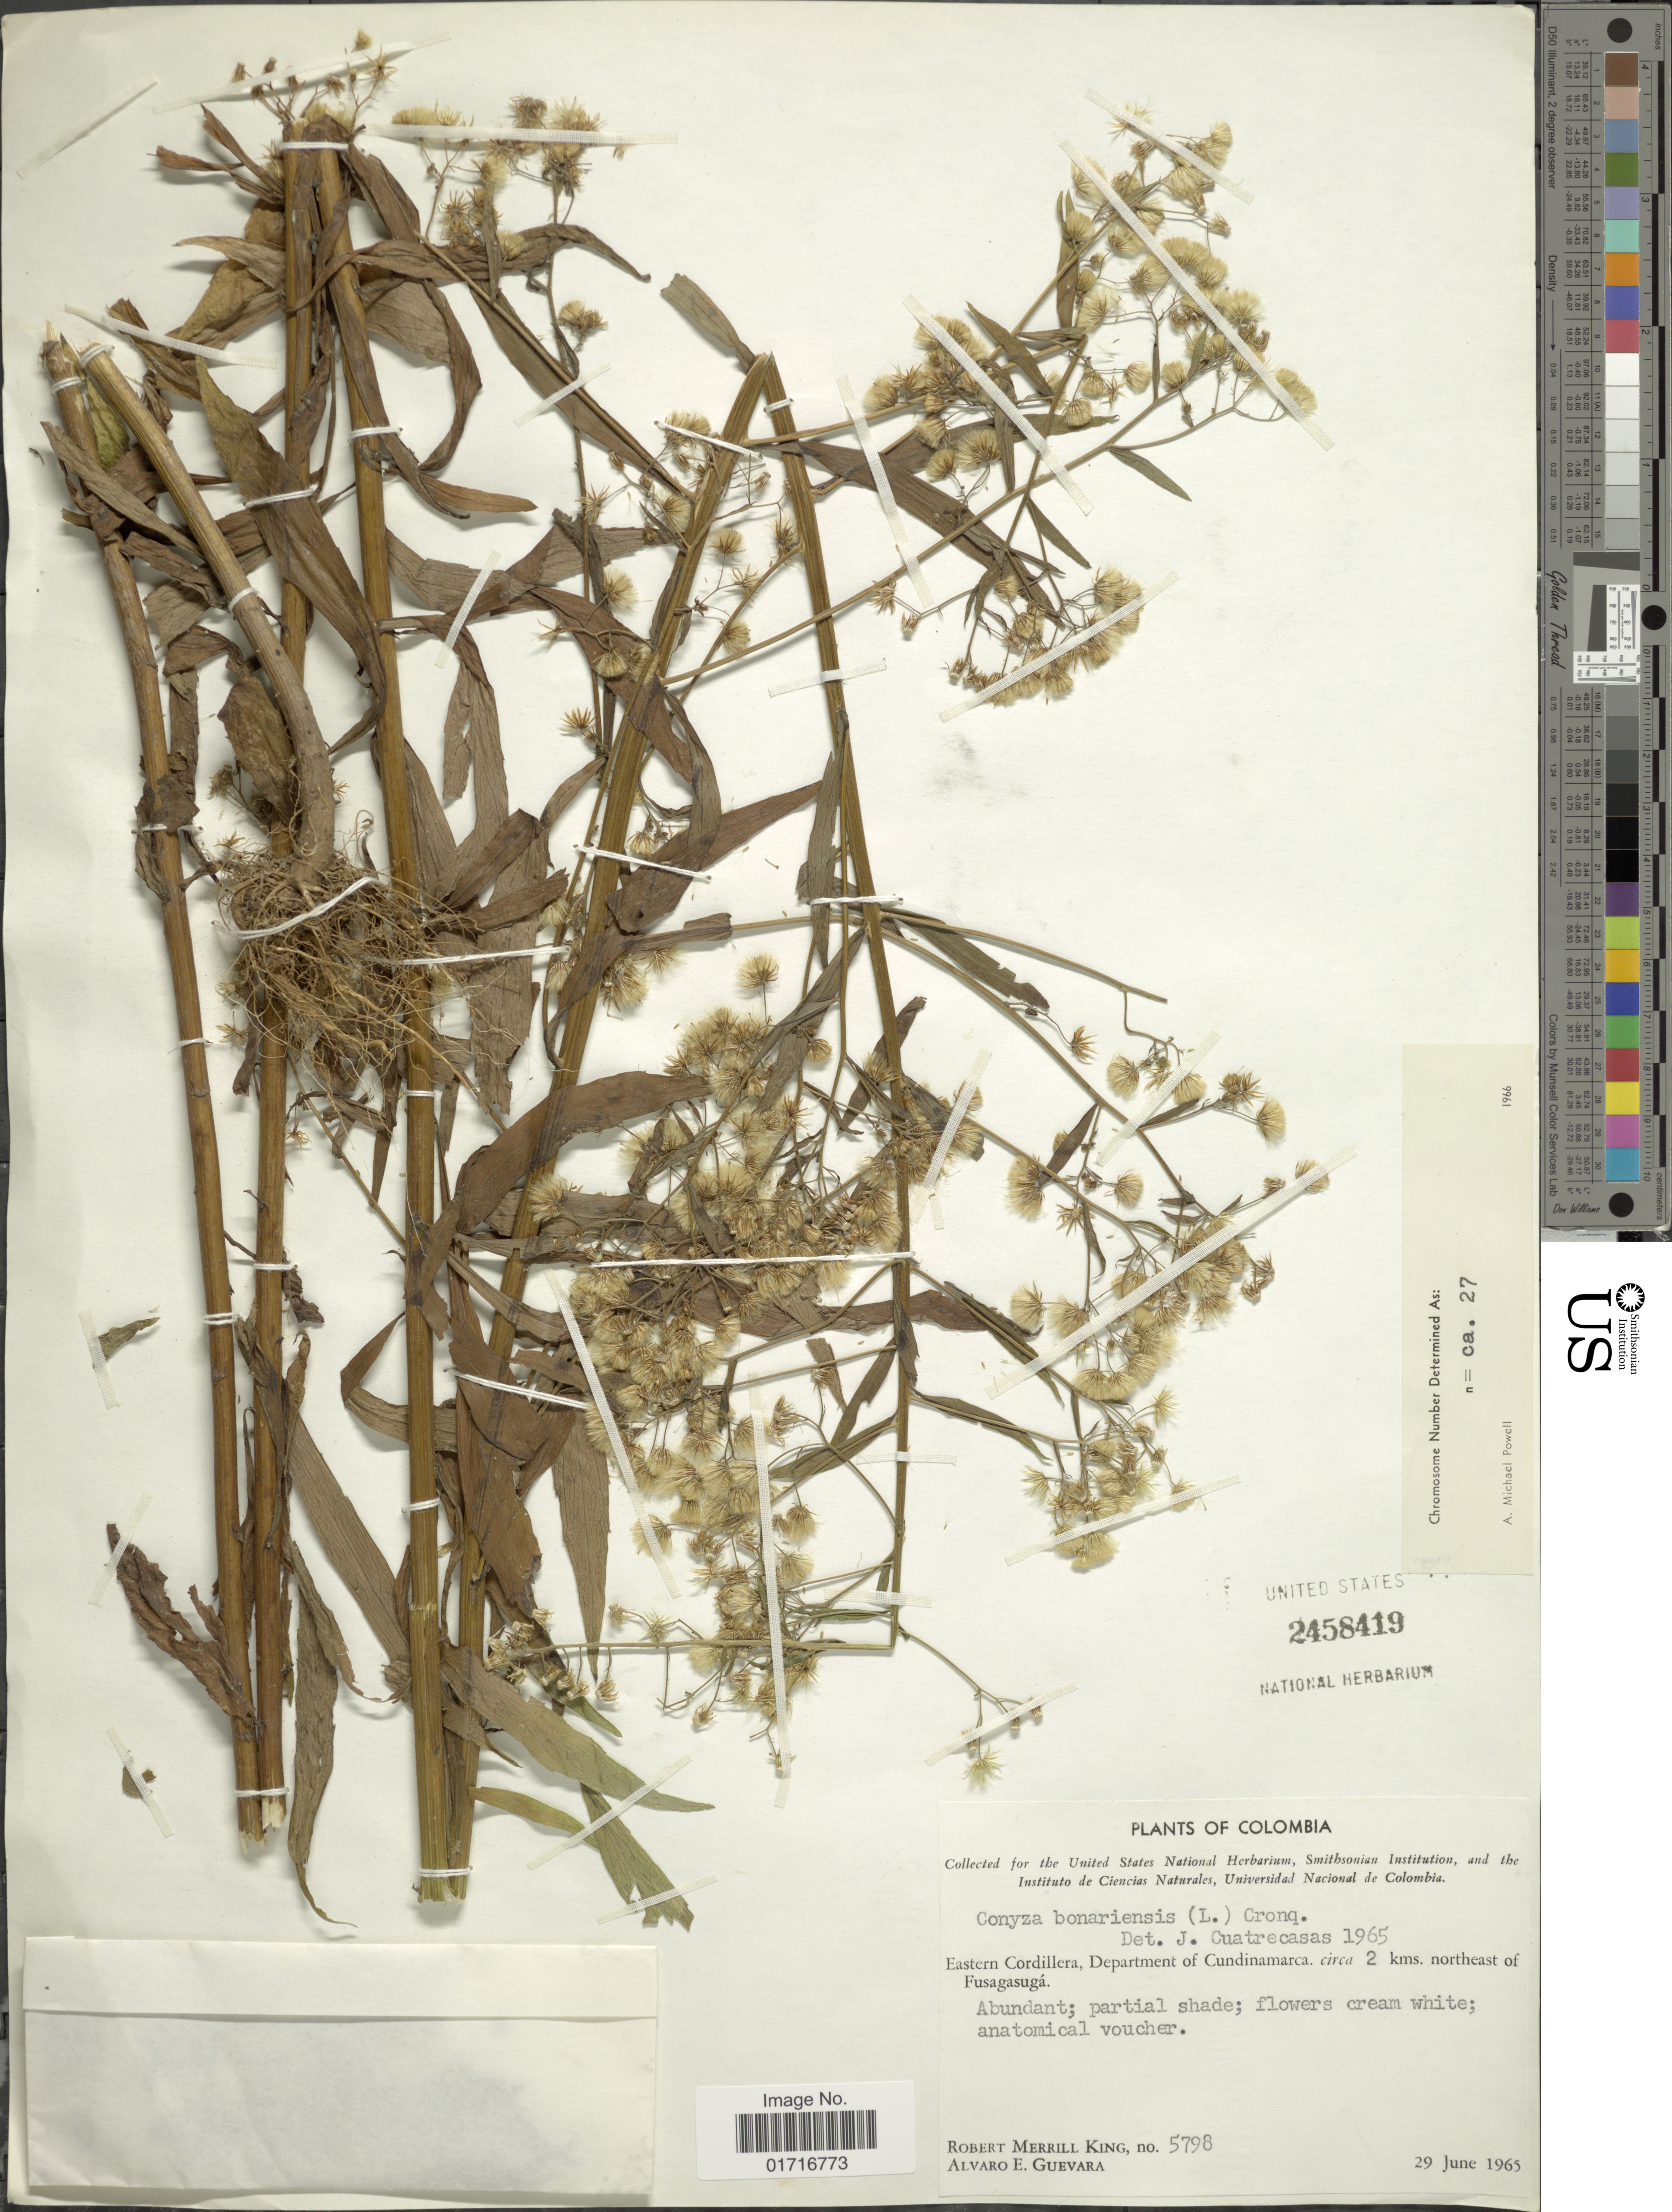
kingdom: Plantae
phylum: Tracheophyta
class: Magnoliopsida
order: Asterales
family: Asteraceae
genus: Conyza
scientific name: Conyza bonariensis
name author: (L.) Cronq.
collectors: R. M. King & A. E. Guevara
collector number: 5798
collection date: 1965-06-29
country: Colombia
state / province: Cundinamarca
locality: Eastern Cordillera, Department of Cundinamarca. circa 2 km. northeast of Fusagasuga.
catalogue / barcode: US 2458419